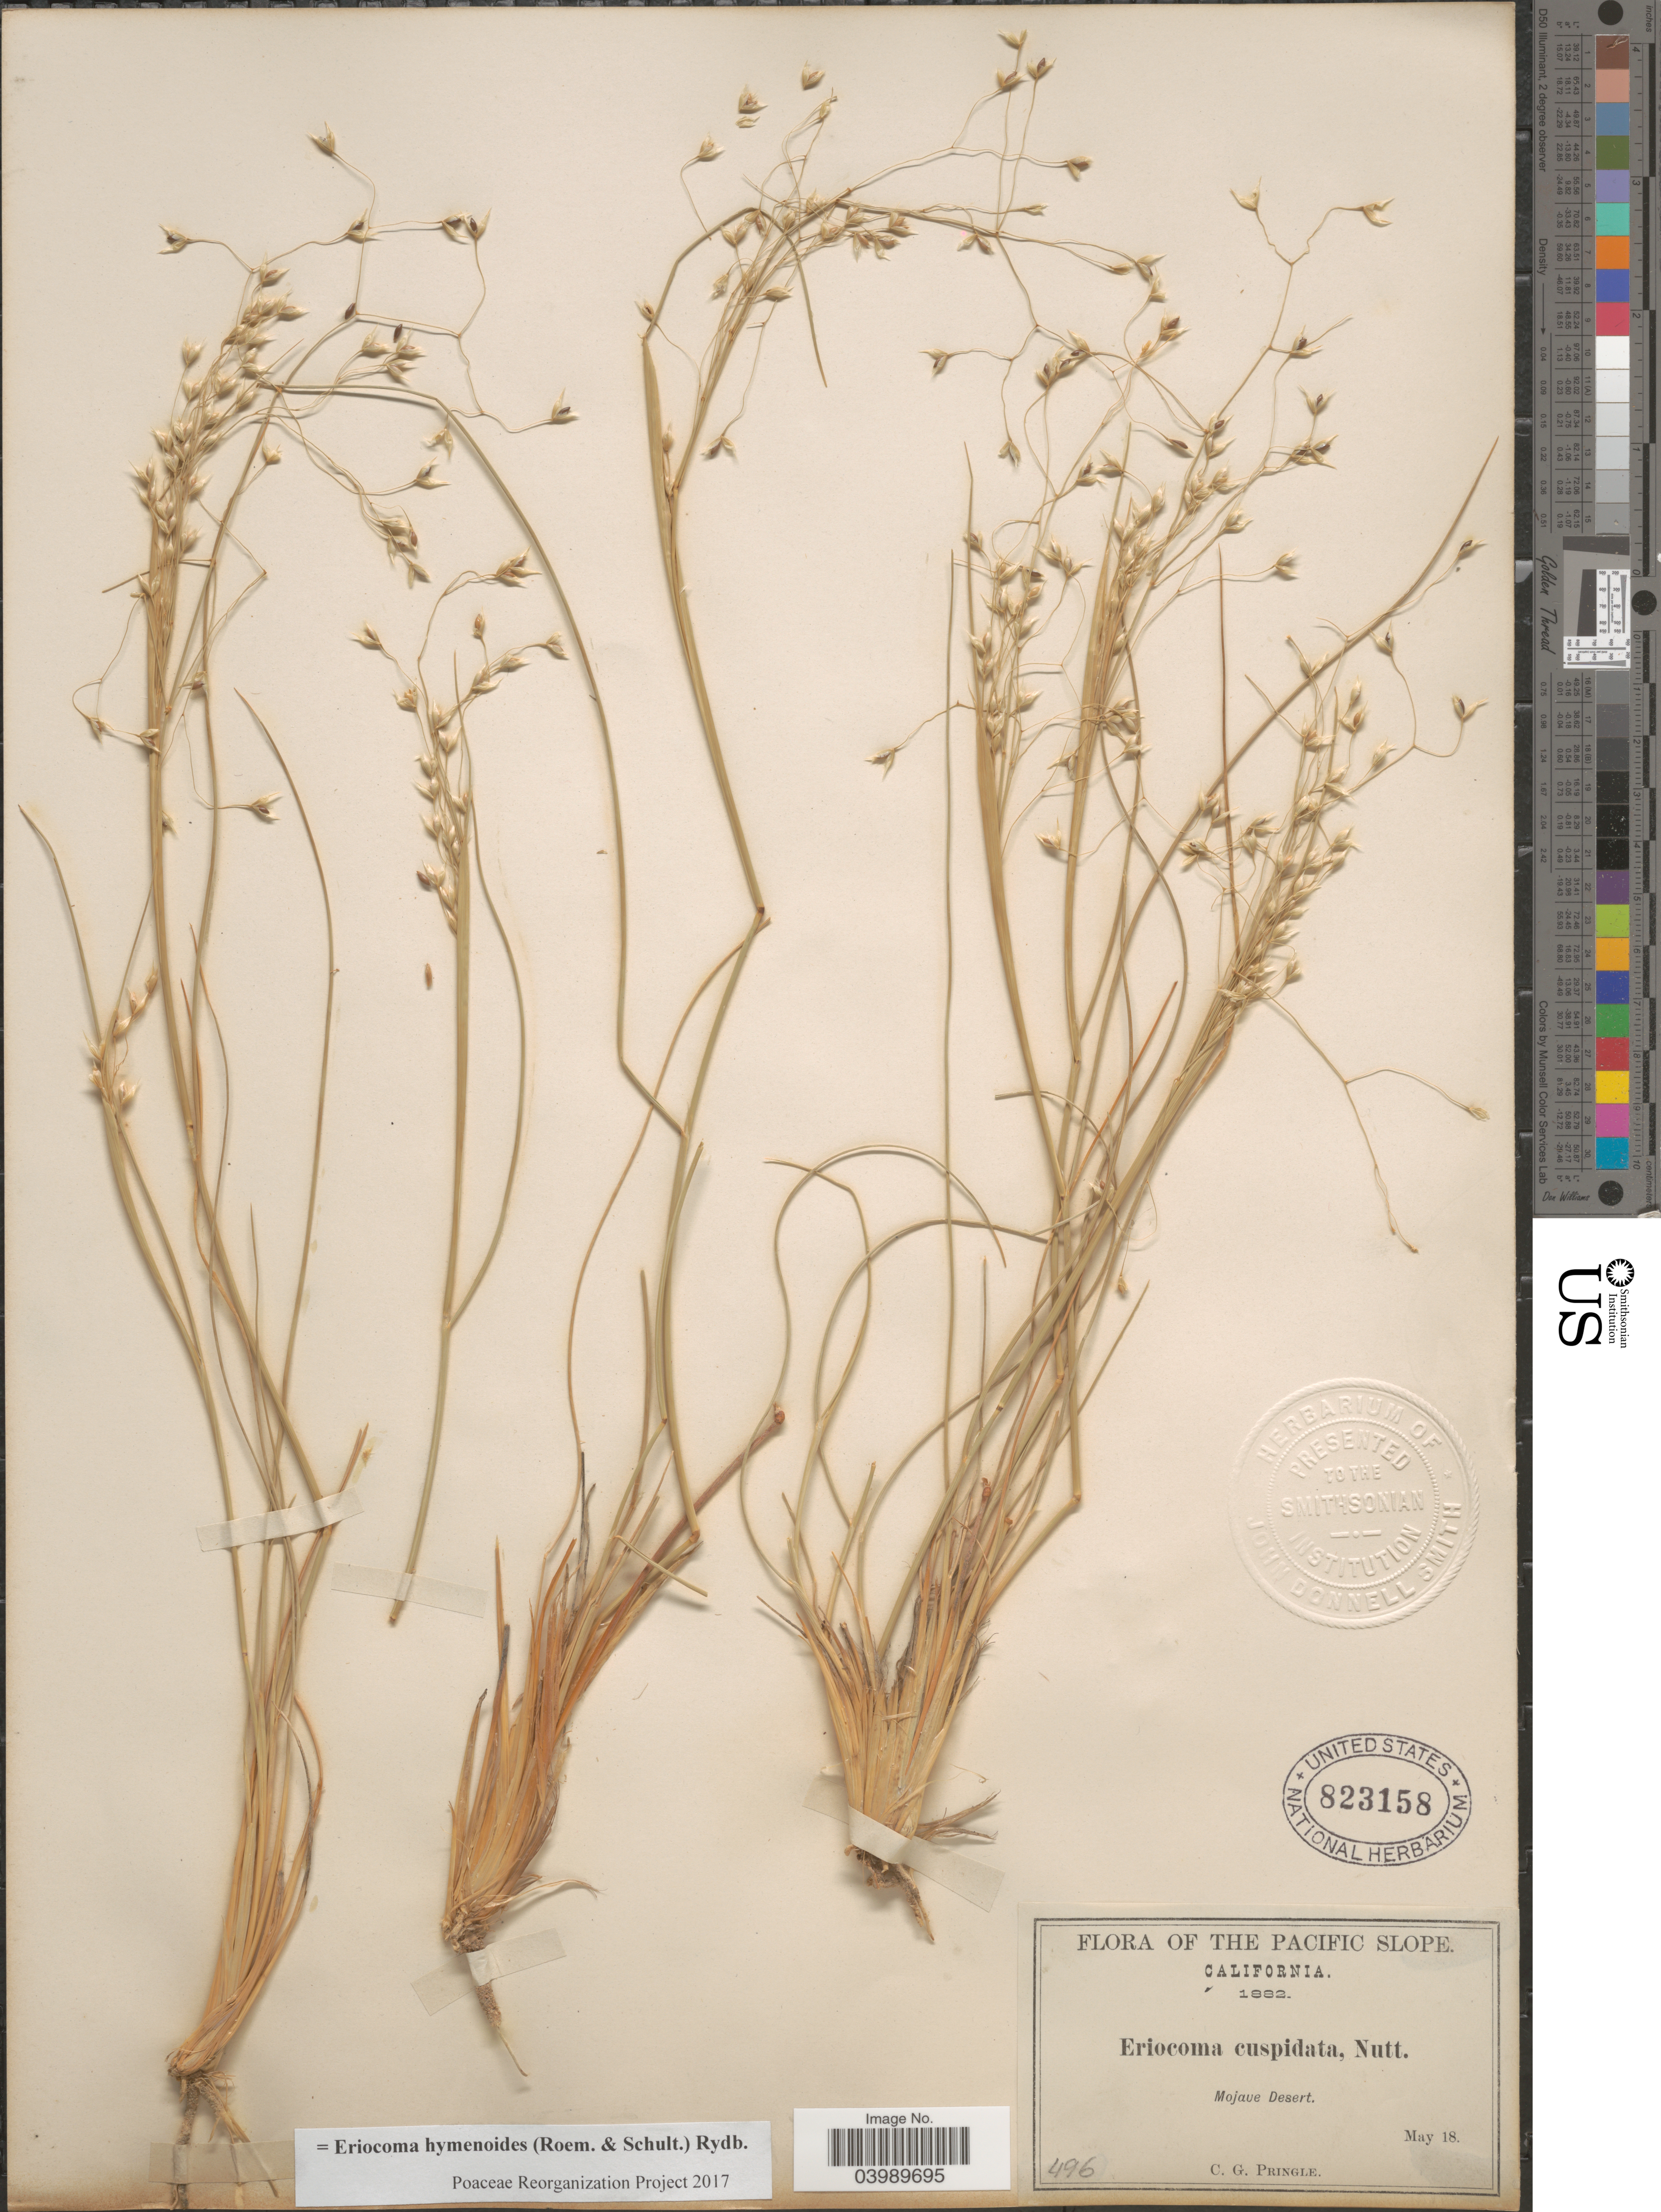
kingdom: Plantae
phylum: Tracheophyta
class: Liliopsida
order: Poales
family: Poaceae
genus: Eriocoma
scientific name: Eriocoma hymenoides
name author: (Roem. & Schult.) Rydb.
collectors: C. G. Pringle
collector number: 496?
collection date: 1882-05-18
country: United States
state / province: California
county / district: San Bernardino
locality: The Pacific Slope. Mojave Desert.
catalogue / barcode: US 823158